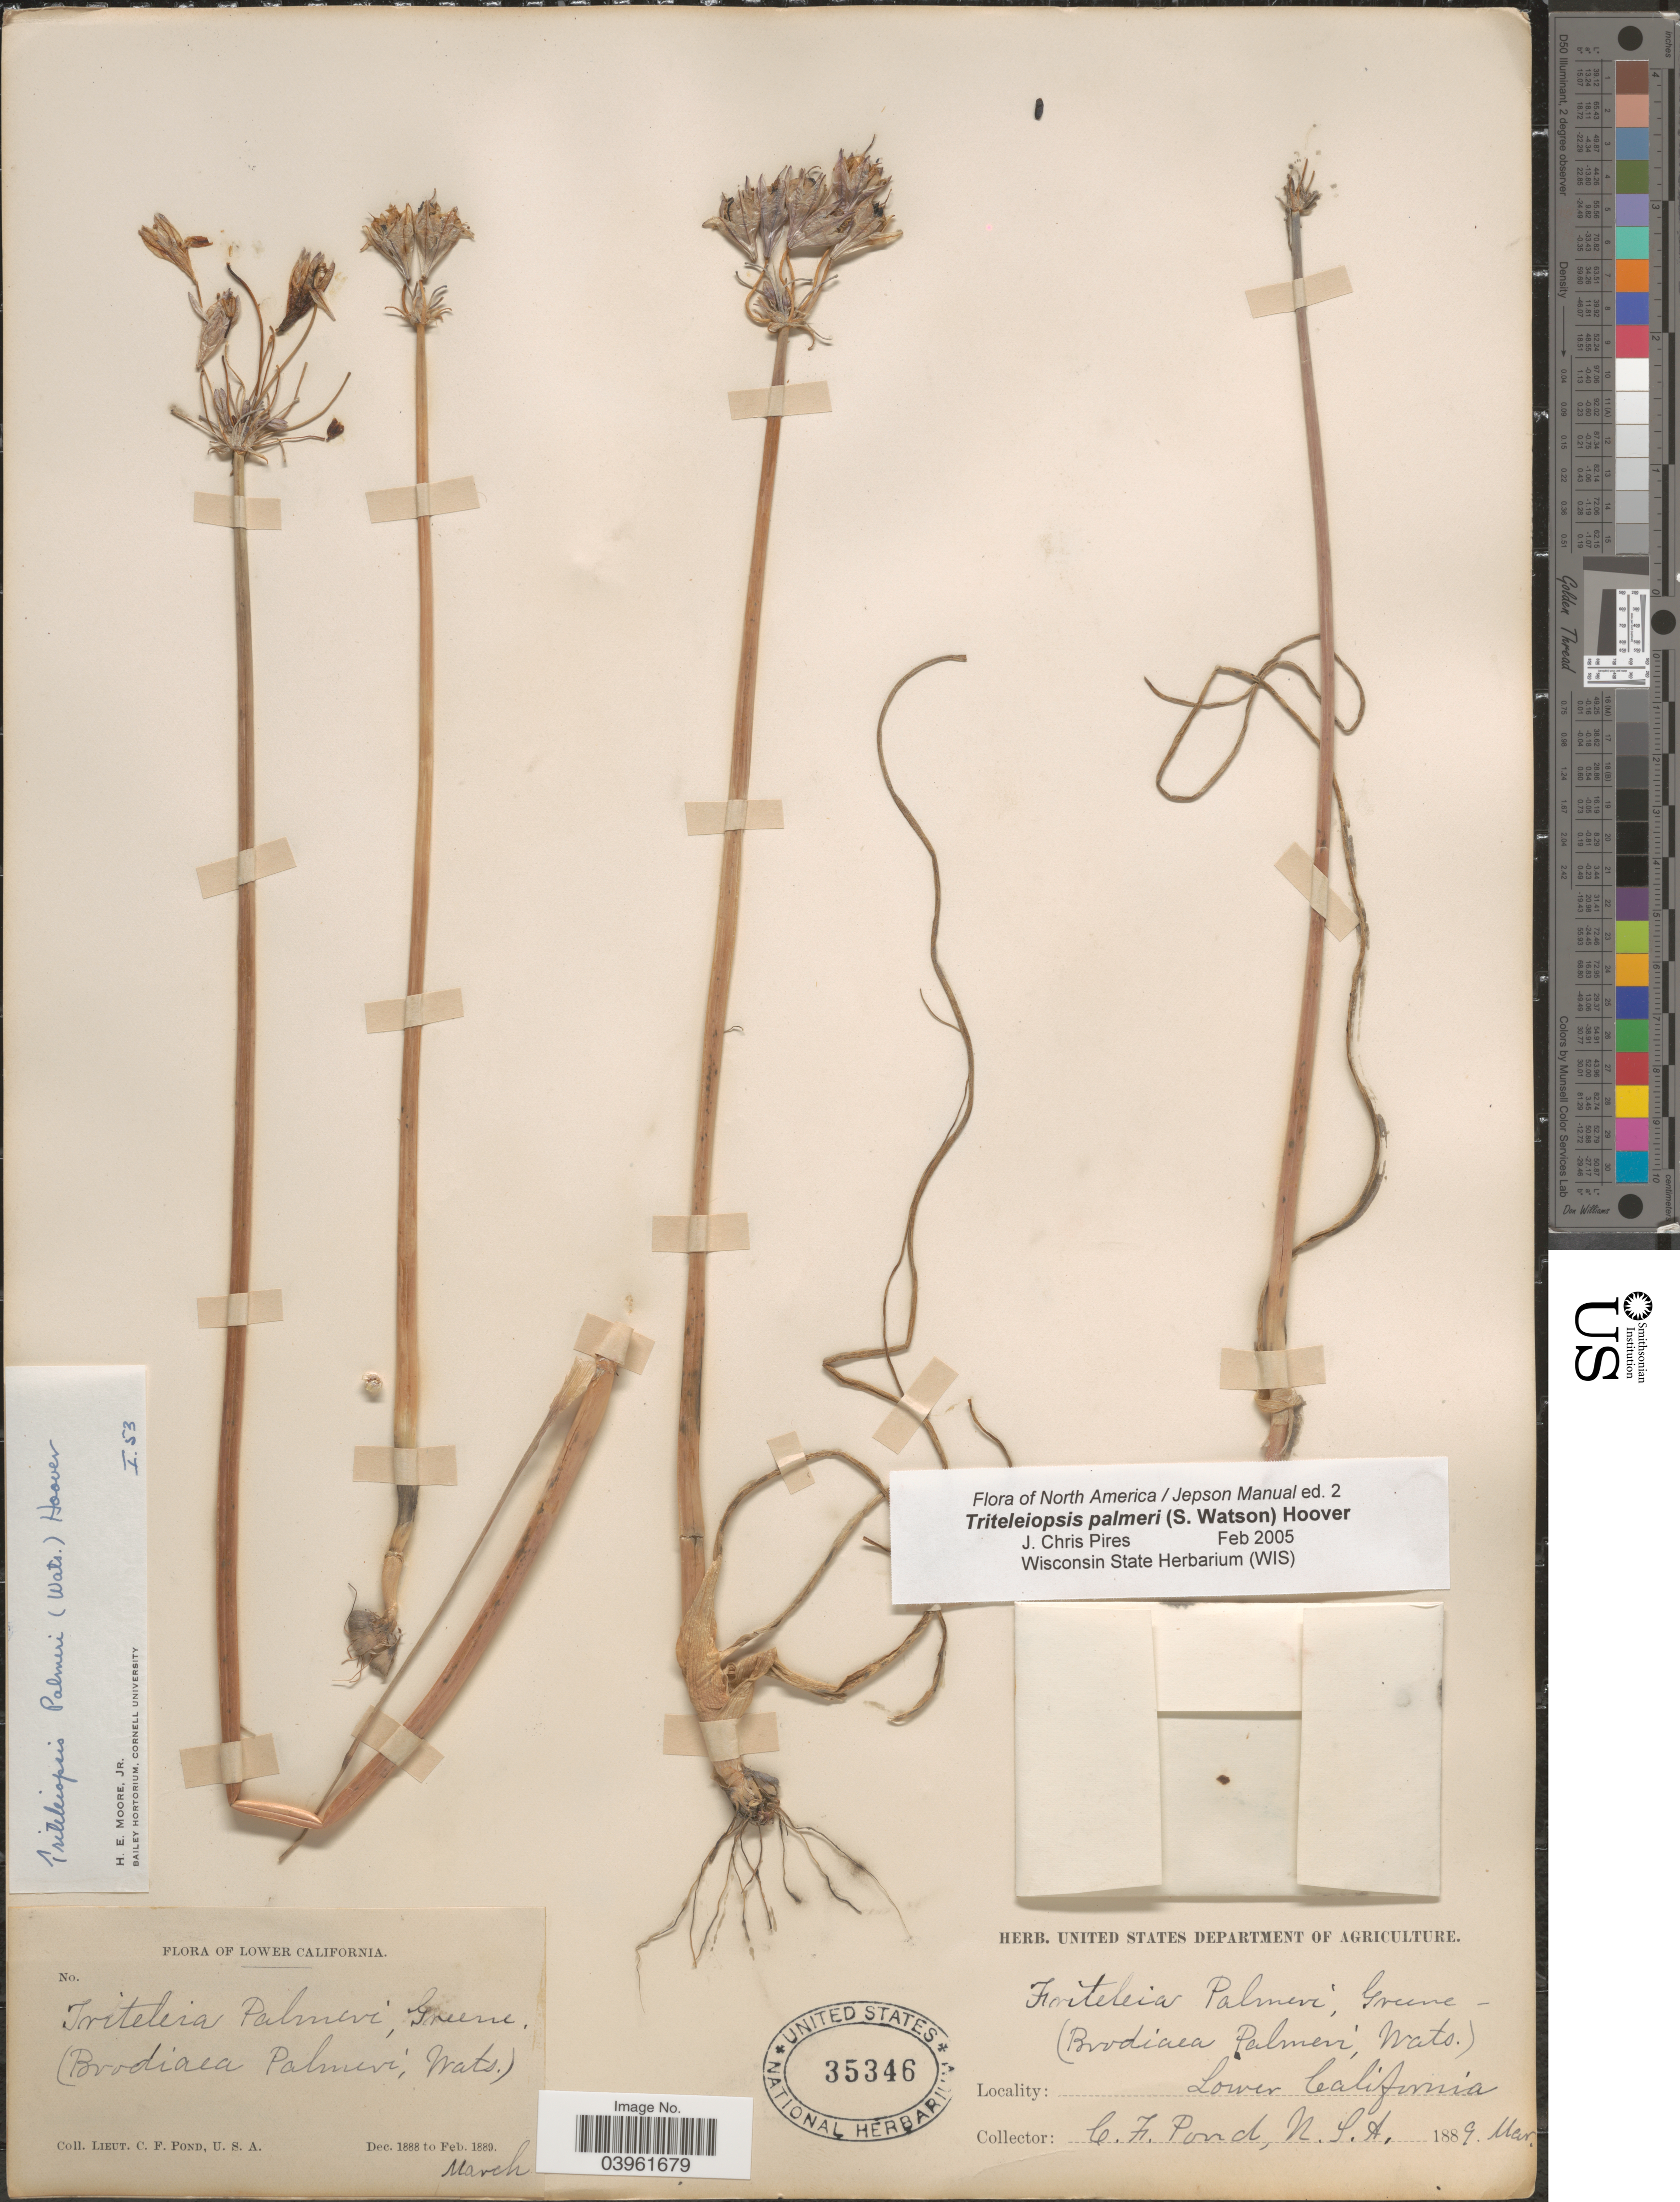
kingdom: Plantae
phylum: Tracheophyta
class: Liliopsida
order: Asparagales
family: Asparagaceae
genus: Triteleiopsis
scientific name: Triteleiopsis palmeri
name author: (S. Watson) Hoover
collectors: C. Pond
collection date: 1889-03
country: Mexico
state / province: Baja California Norte / Baja California Sur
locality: Lower California.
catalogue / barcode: US 35346